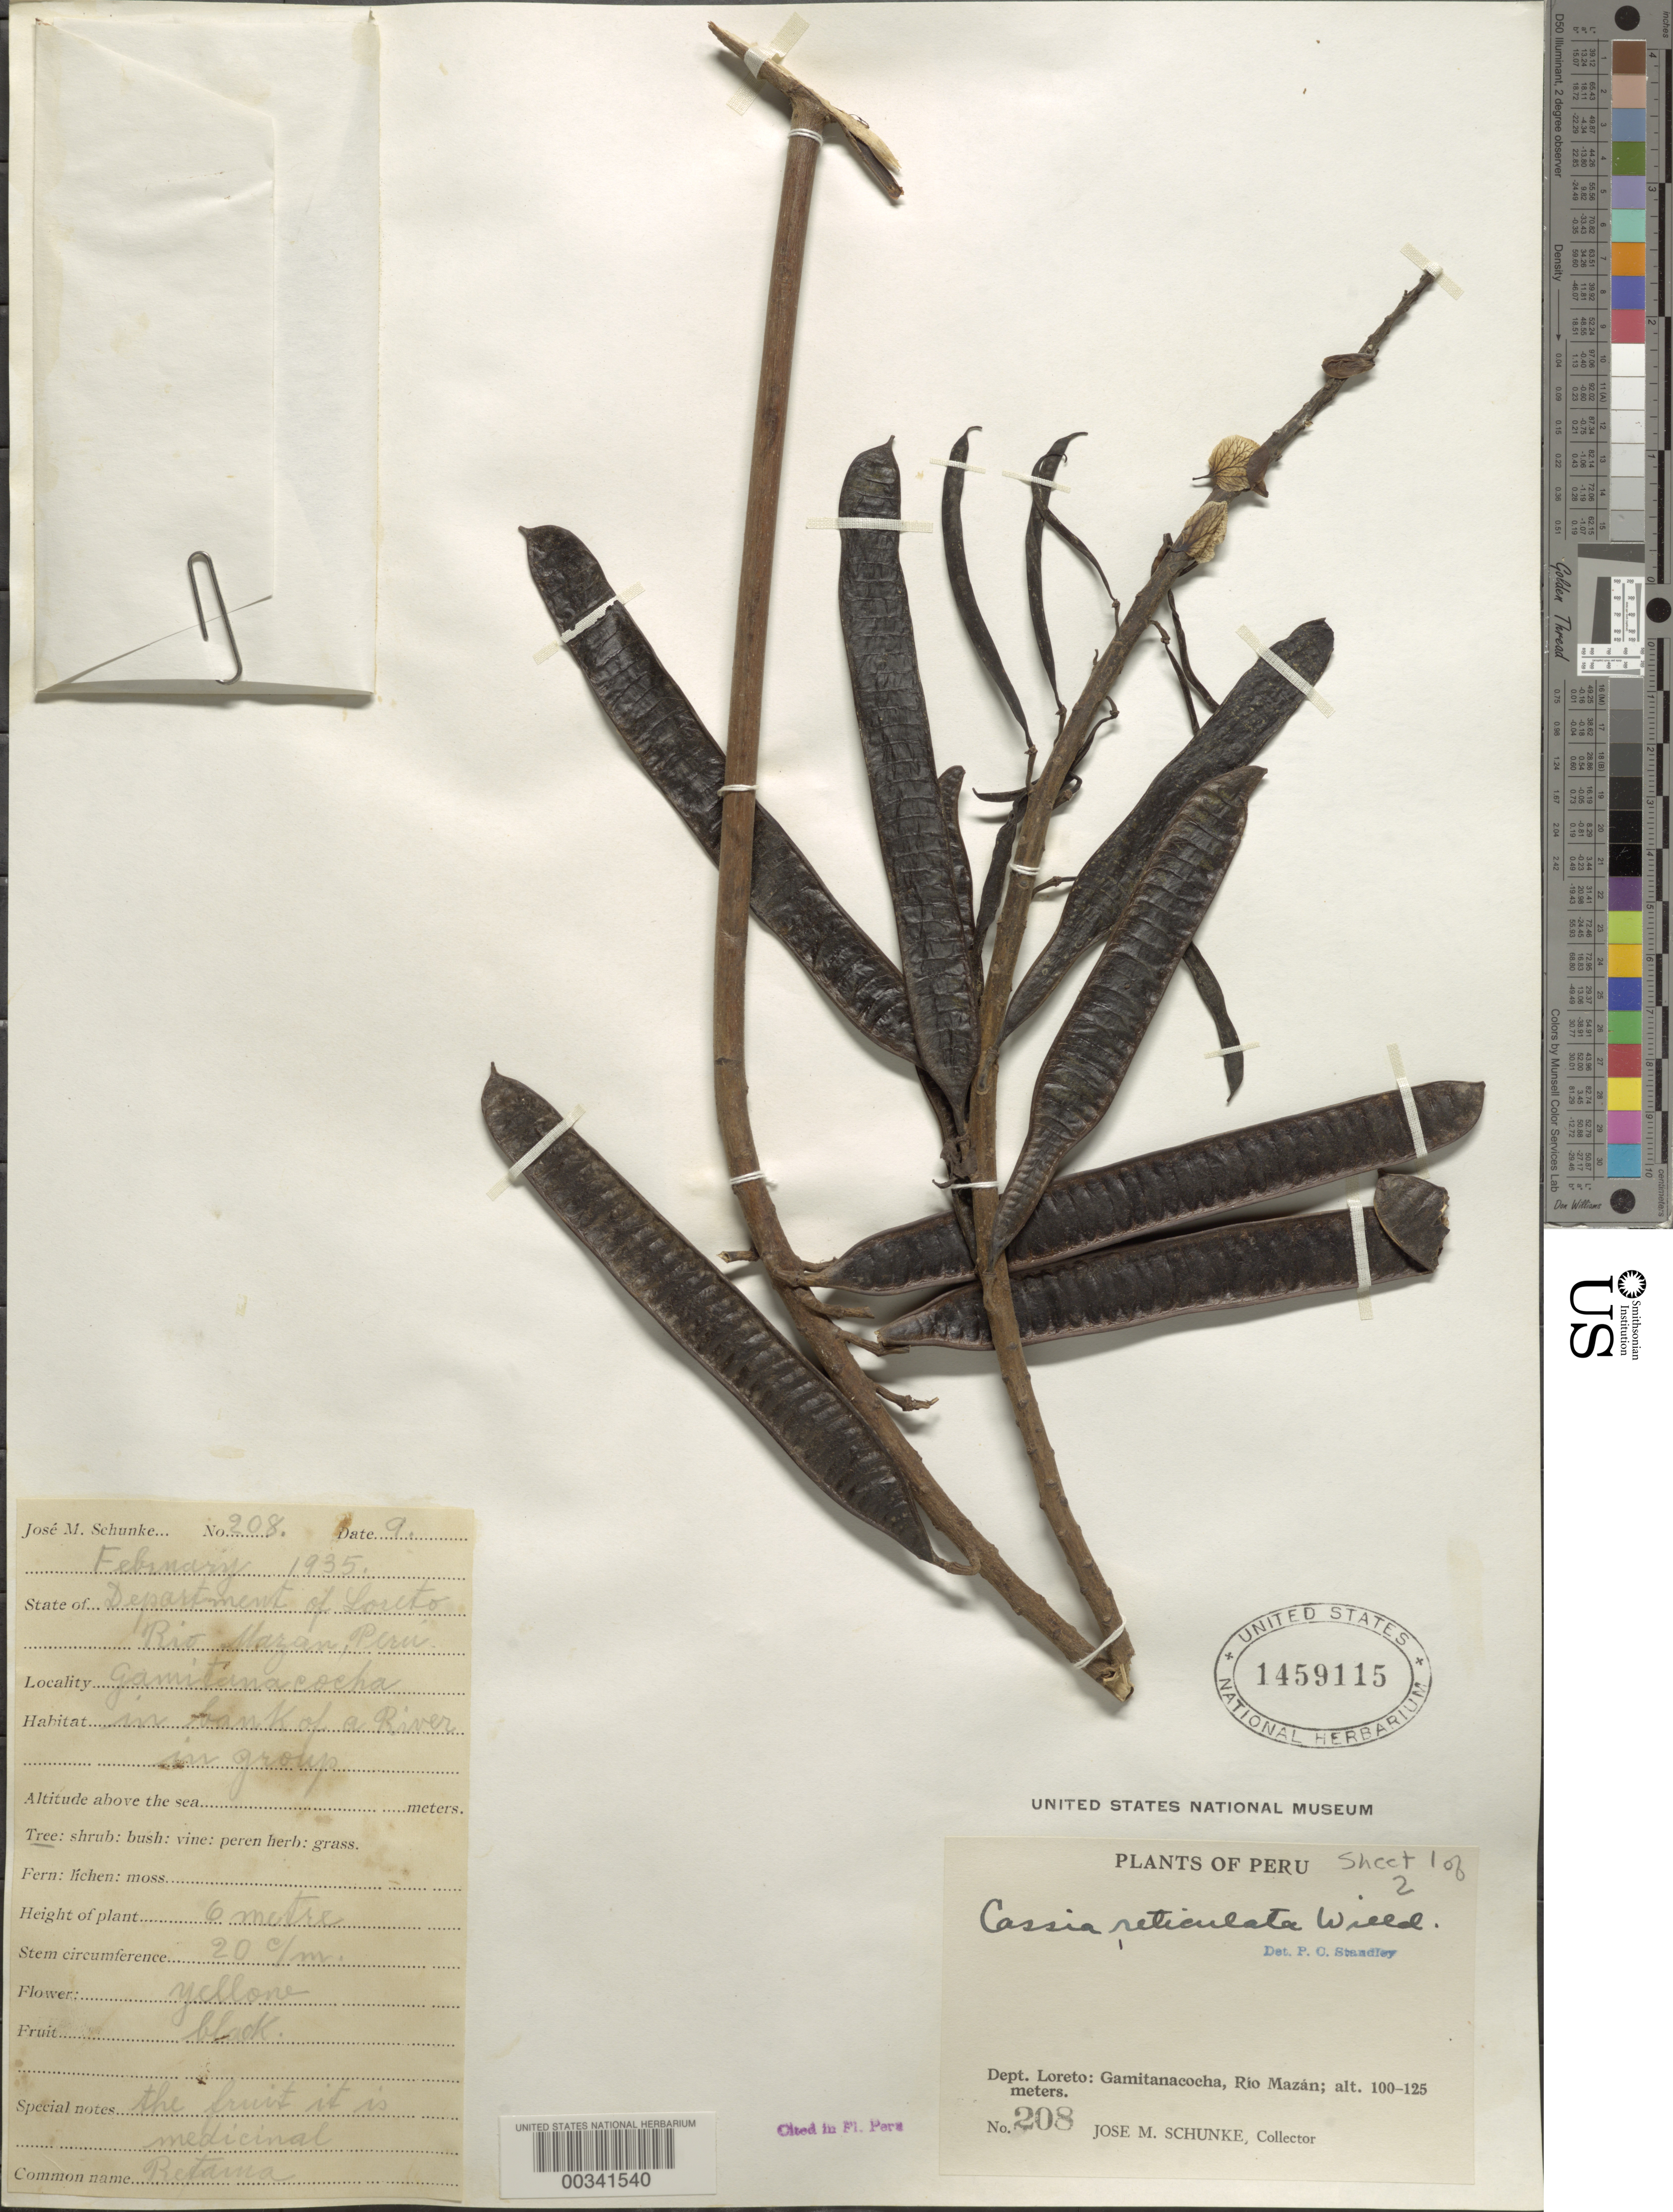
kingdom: Plantae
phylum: Tracheophyta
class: Magnoliopsida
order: Fabales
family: Fabaceae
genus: Senna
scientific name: Senna reticulata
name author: (Willd.) H.S. Irwin & Barneby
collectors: J. Schunke Vigo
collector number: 208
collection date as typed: Feb 1935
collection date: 1935-02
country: Peru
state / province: Loreto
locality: Gamitanacocha, rio mazan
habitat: In bank of river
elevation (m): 100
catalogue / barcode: US 1459115